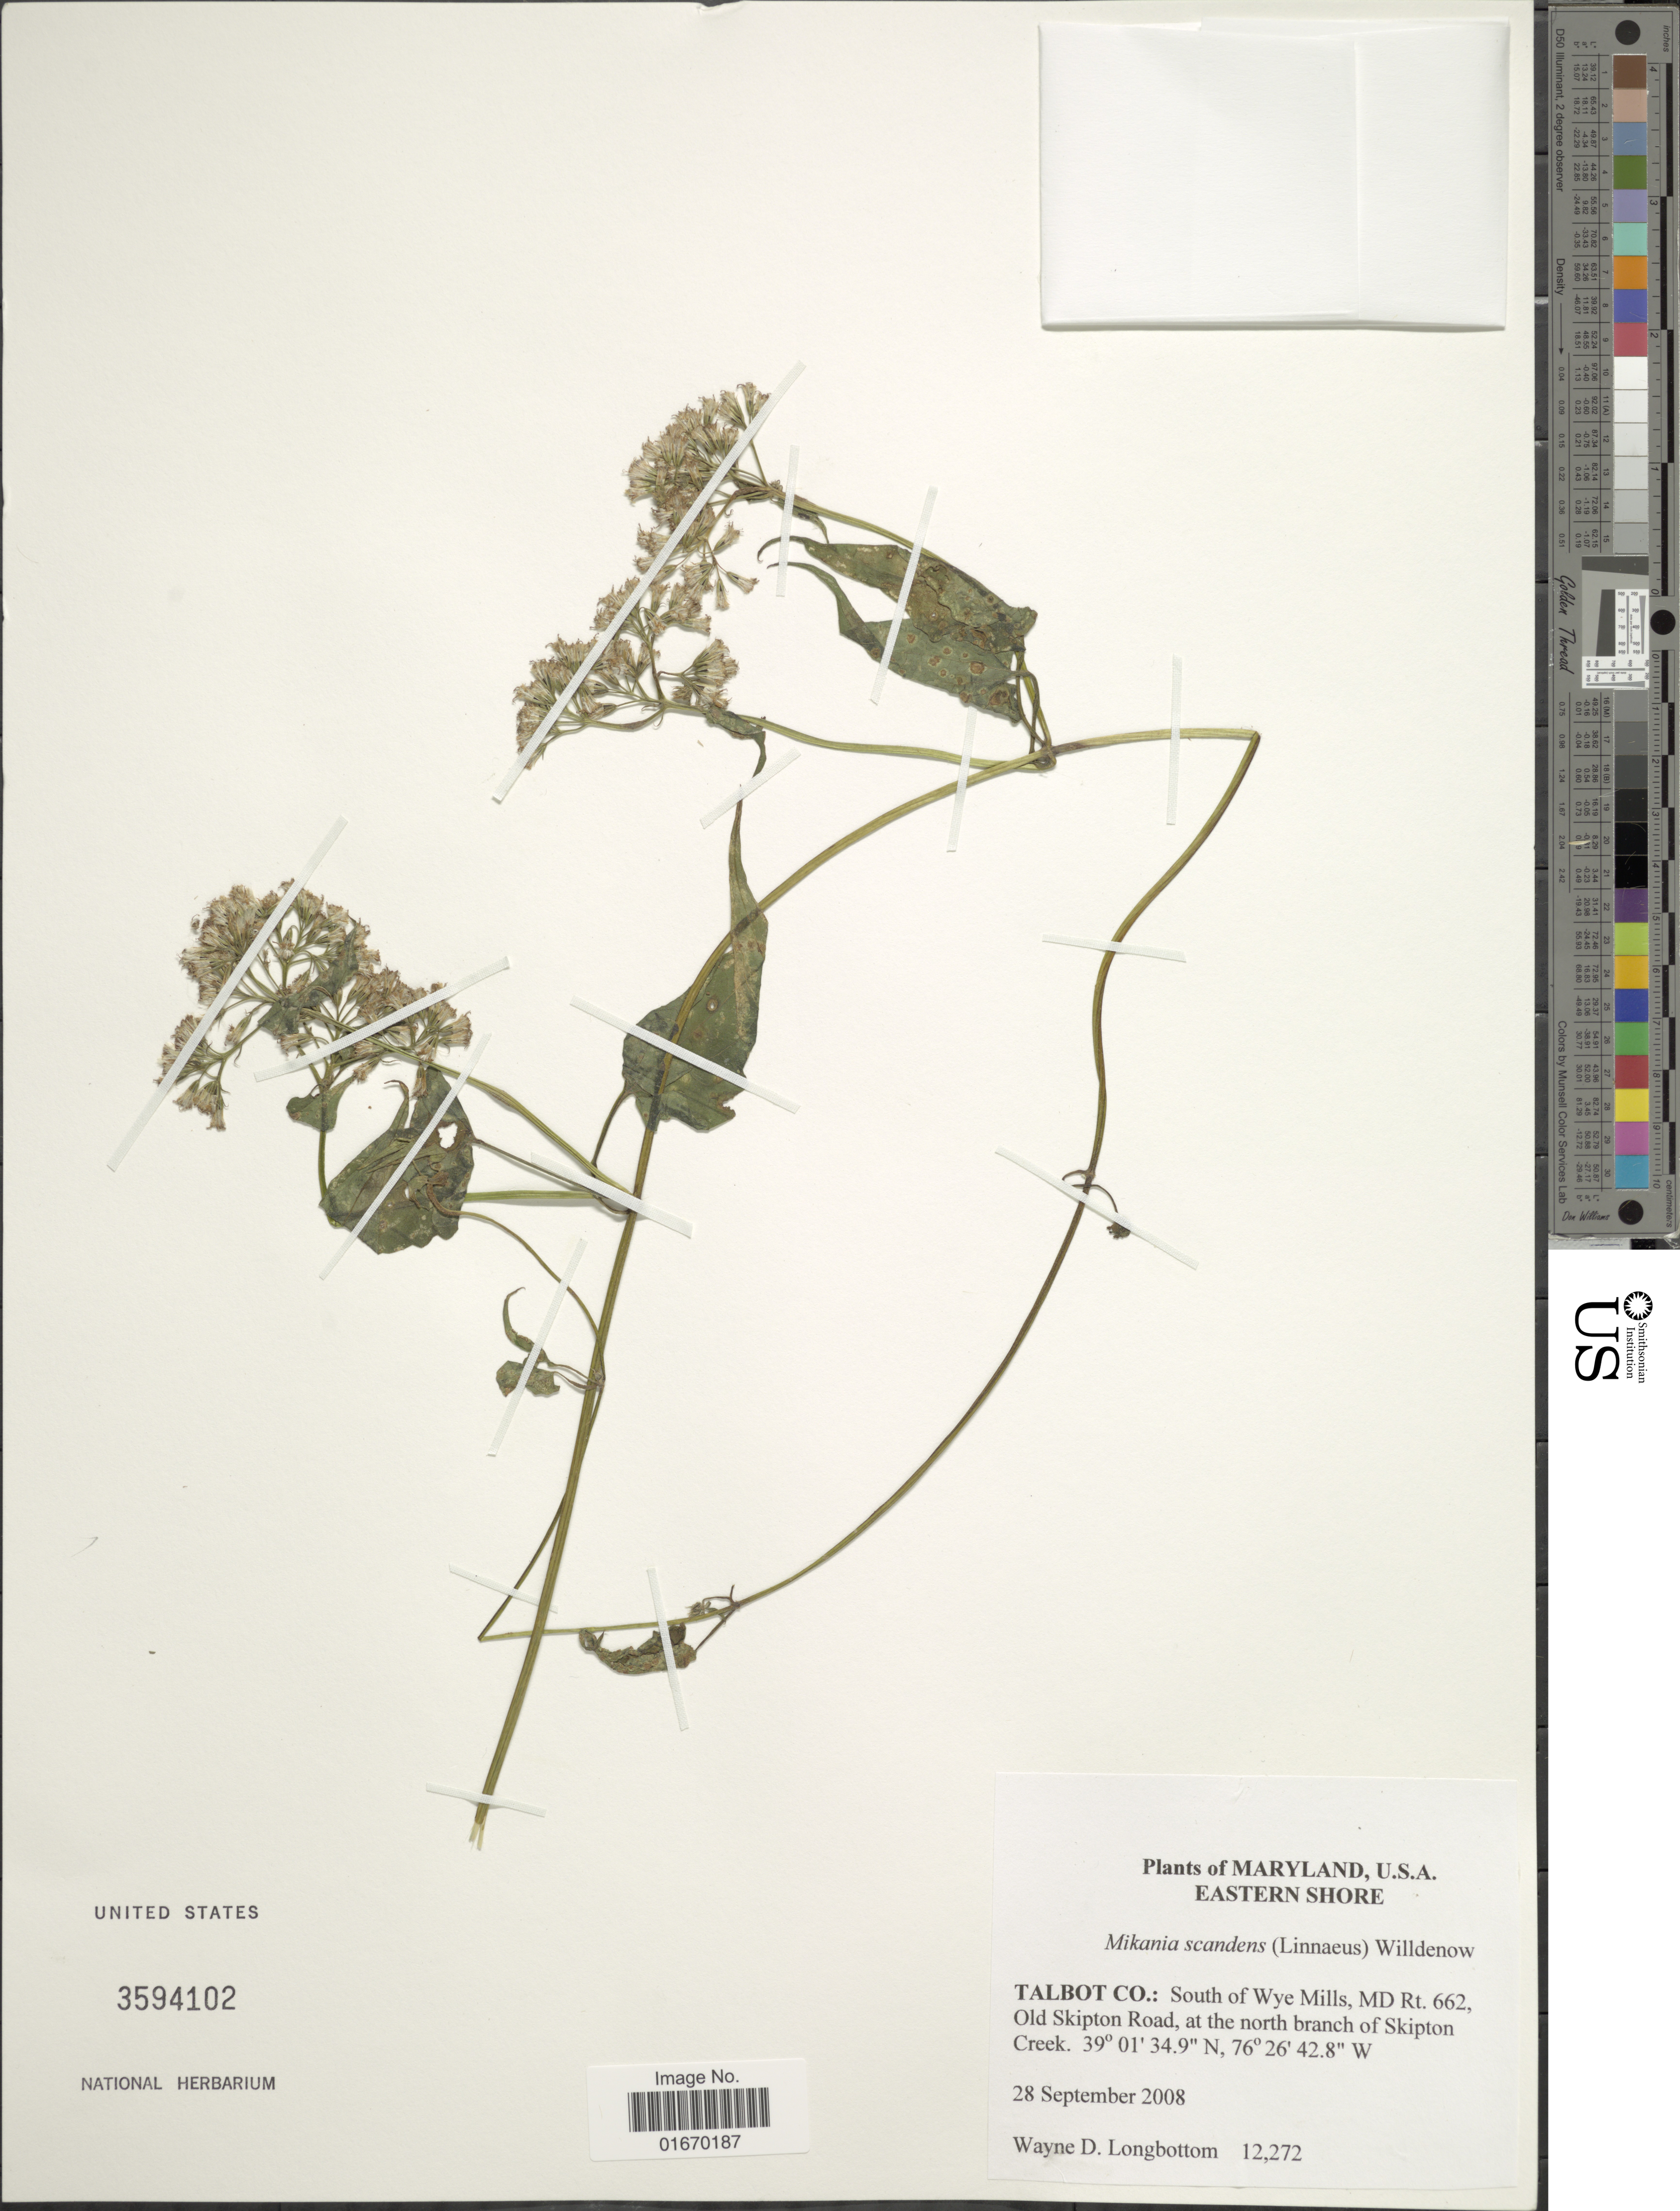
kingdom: Plantae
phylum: Tracheophyta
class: Magnoliopsida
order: Asterales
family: Asteraceae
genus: Mikania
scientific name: Mikania scandens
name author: (L.) Willd.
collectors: W. D. Longbottom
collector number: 12272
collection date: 2008-09-28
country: United States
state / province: Maryland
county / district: Talbot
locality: U. S. A., Easstern Shore, Talbot Co., South of Wye Mills, MD Rt. 662, Old Skipton Road, at the north branch of Skipton Creek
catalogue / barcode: US 3594102